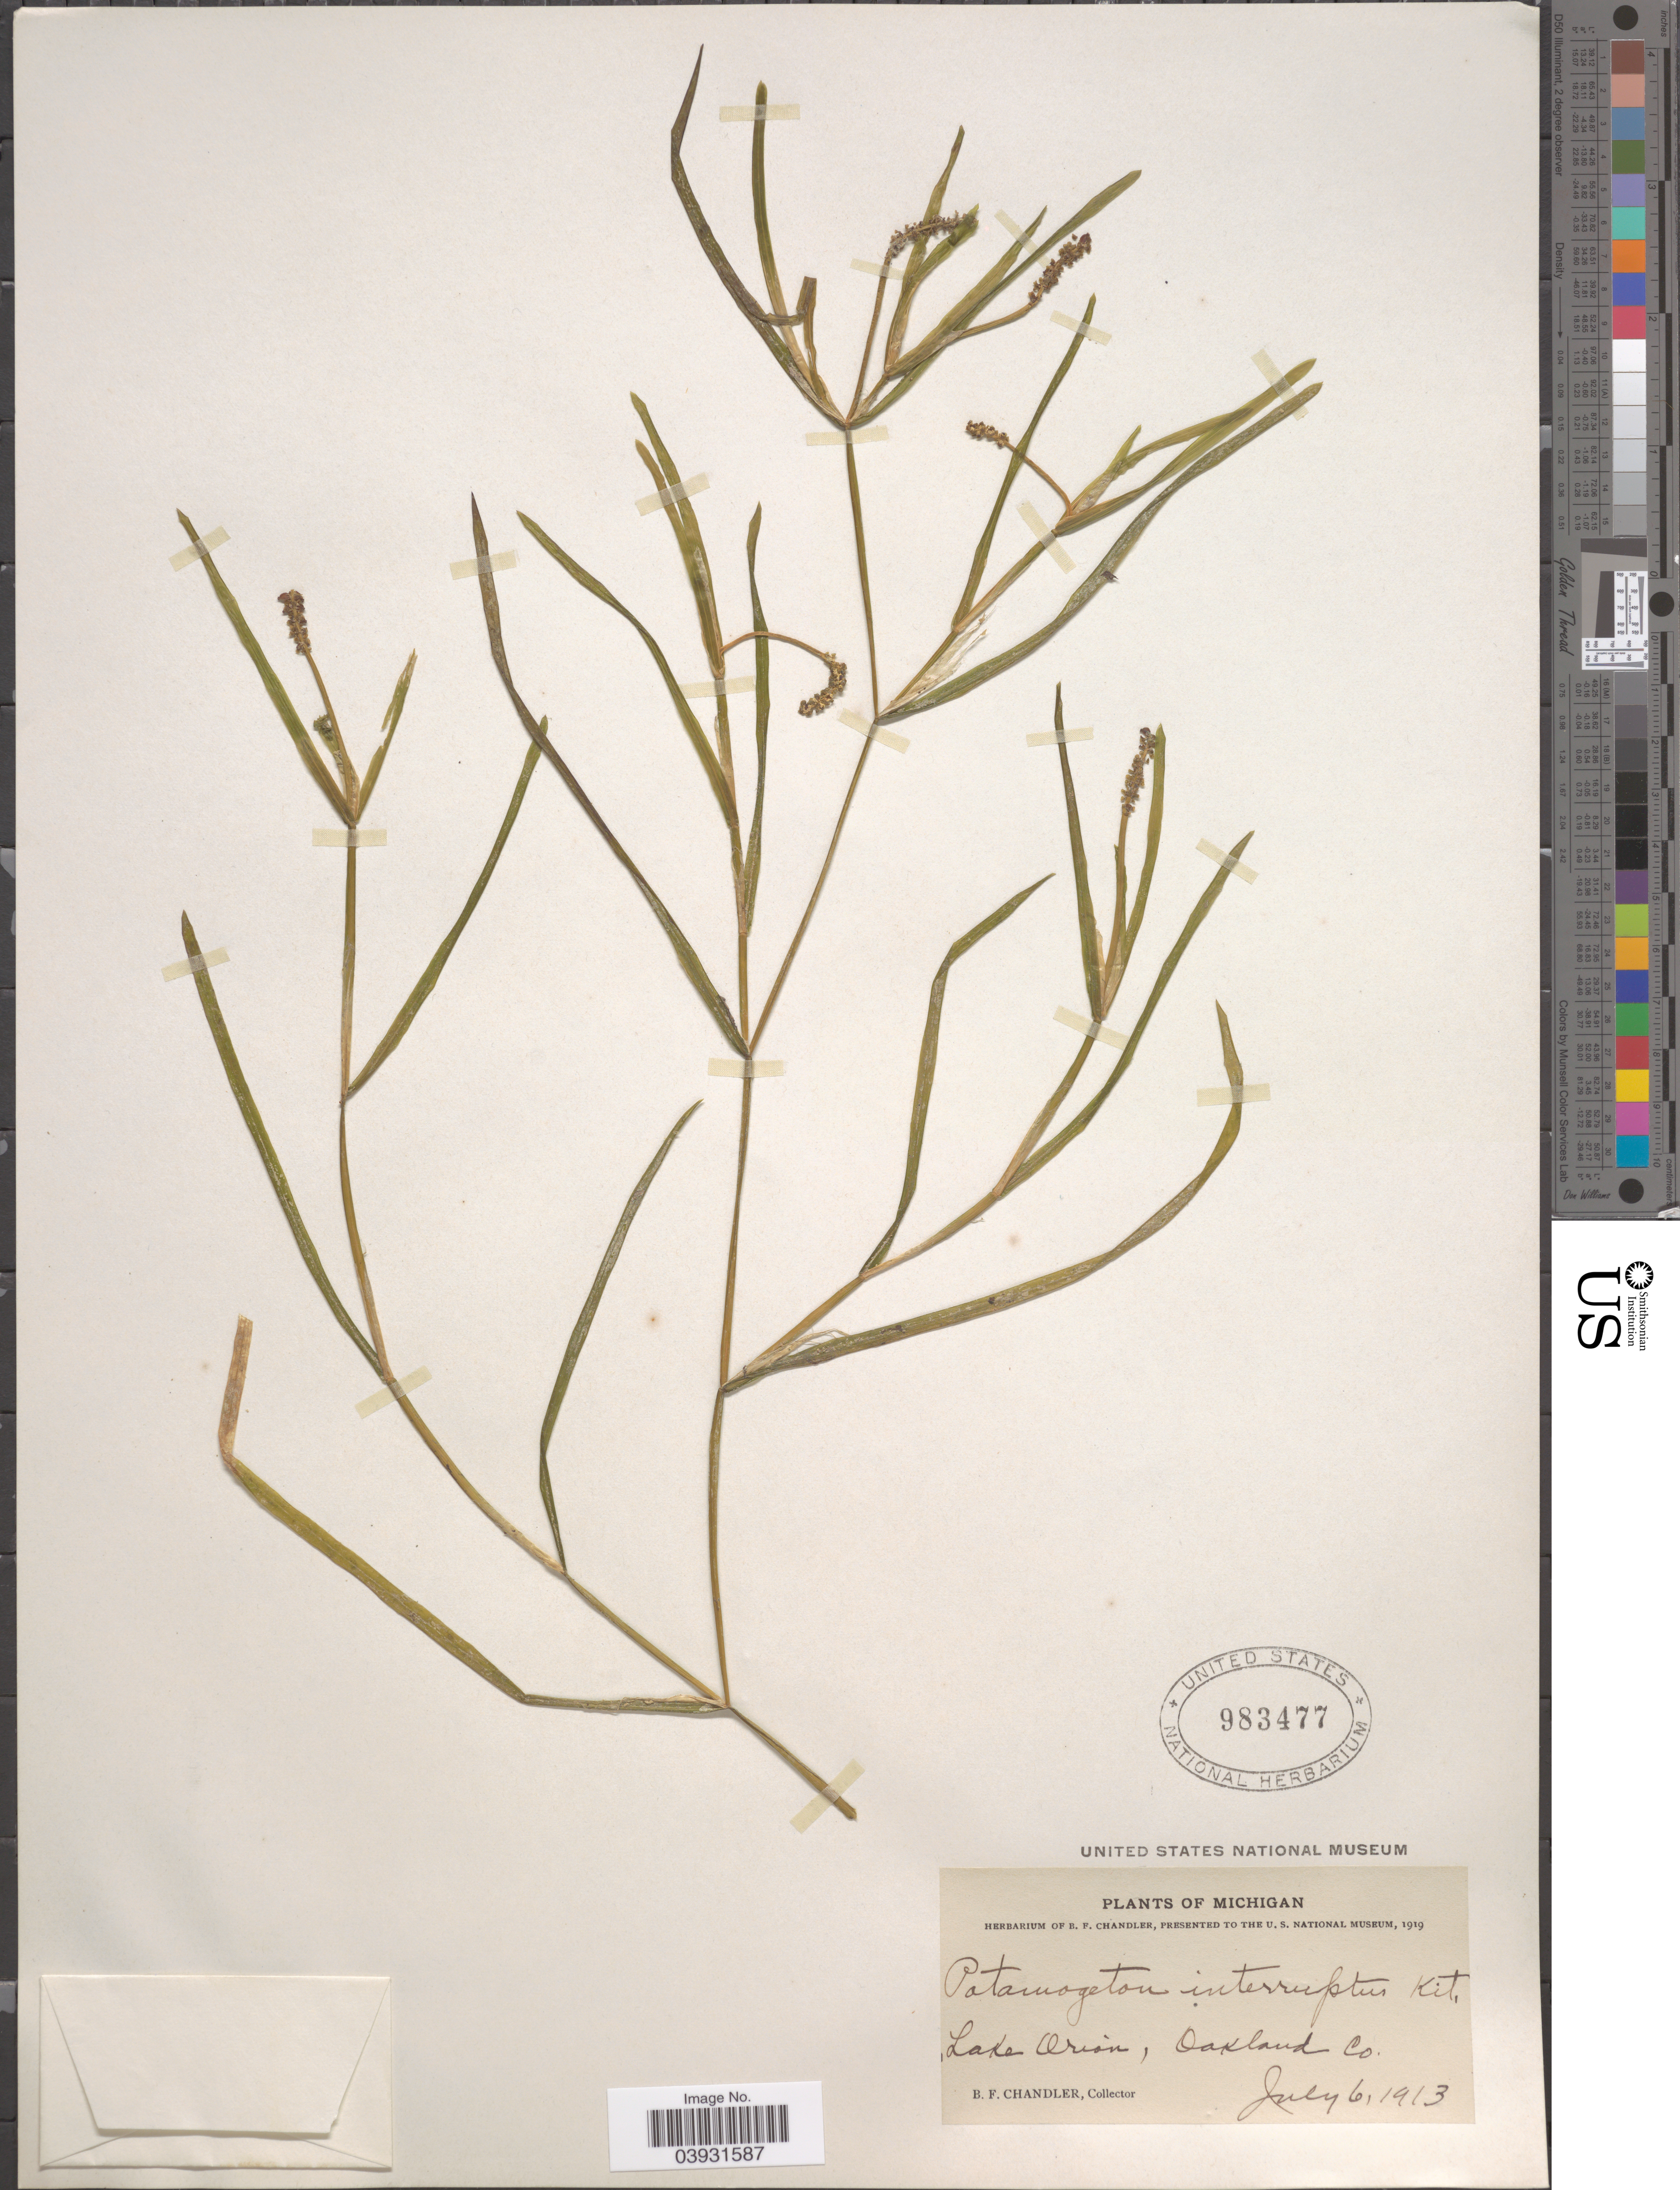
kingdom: Plantae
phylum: Tracheophyta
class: Liliopsida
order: Alismatales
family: Potamogetonaceae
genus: Potamogeton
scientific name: Potamogeton zosterifolius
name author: Schumach.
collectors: B. F. Chandler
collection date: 1913-07-06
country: United States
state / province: Michigan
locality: Lake Orion, Oakland Co.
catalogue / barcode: US 983477